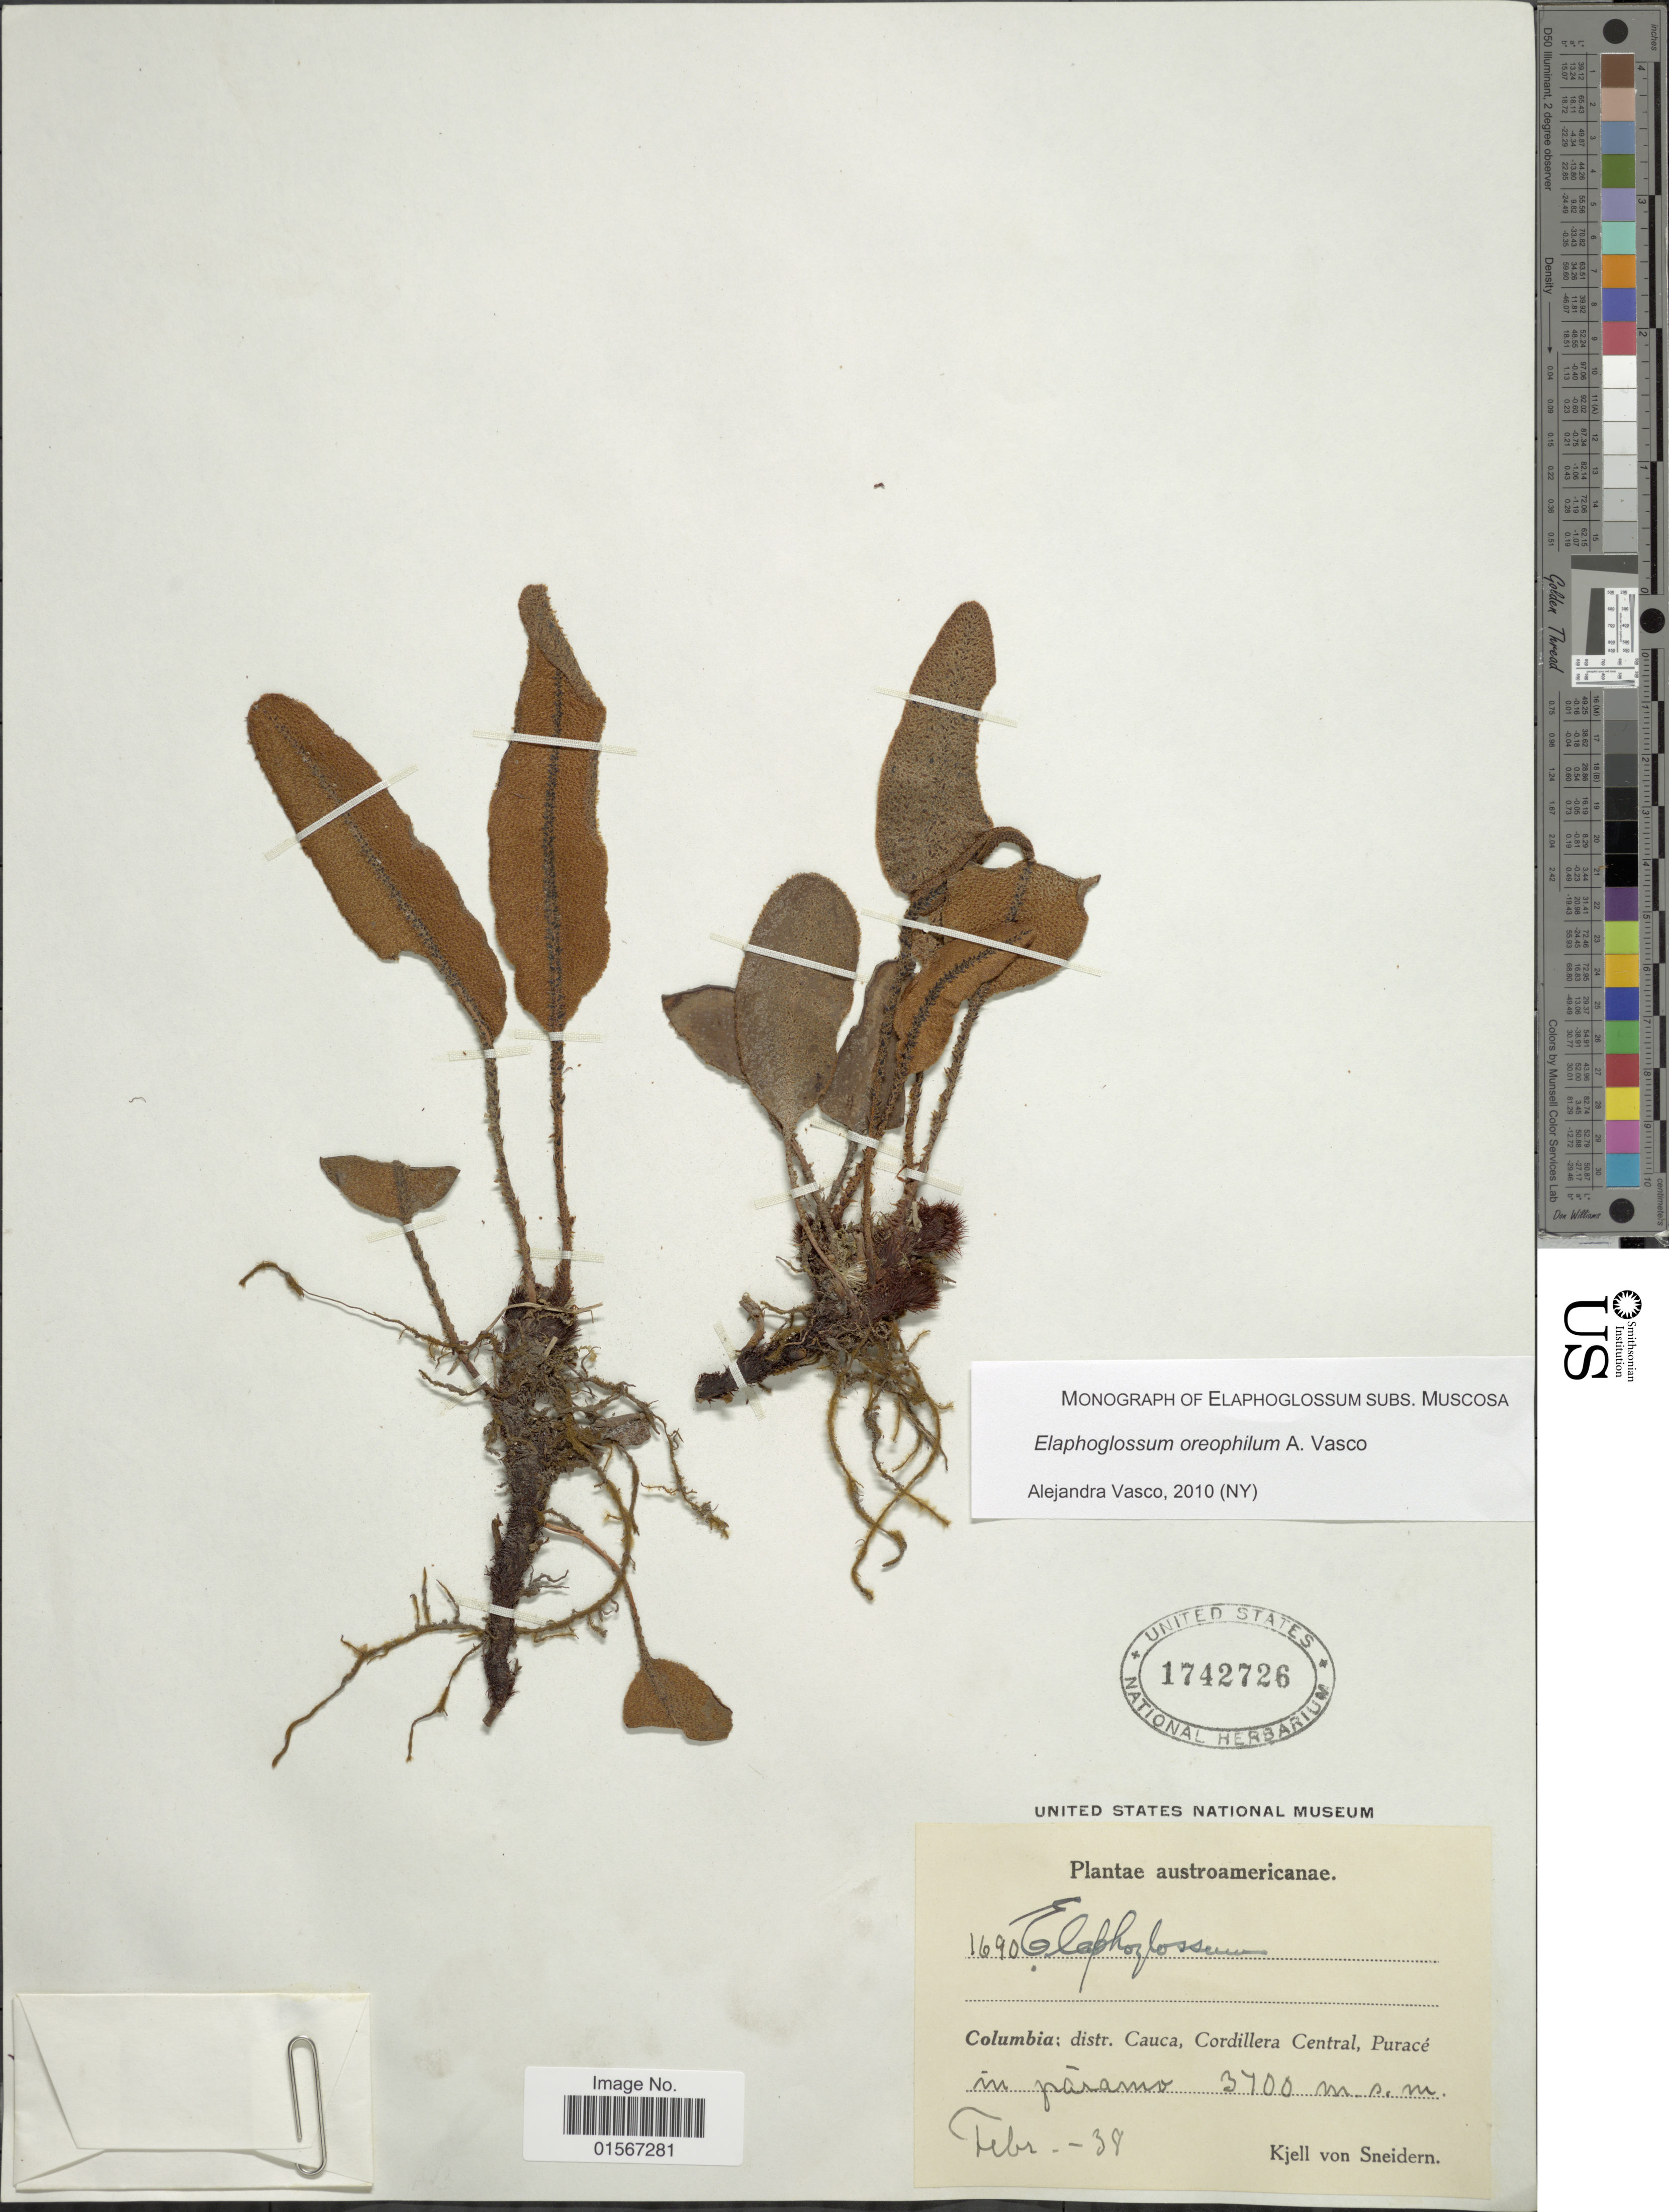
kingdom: Plantae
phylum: Tracheophyta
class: Polypodiopsida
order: Polypodiales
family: Dryopteridaceae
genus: Elaphoglossum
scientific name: Elaphoglossum oreophilum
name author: A. Vasco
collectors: K. von Sneidern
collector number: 1690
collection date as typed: Transcribed d/m/y: /2/39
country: Colombia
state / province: Cauca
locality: Austroamericanae, Colombia; distr. Cauca, Cordillera Central, Puracé in páramo.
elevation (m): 3700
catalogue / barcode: US 1742726